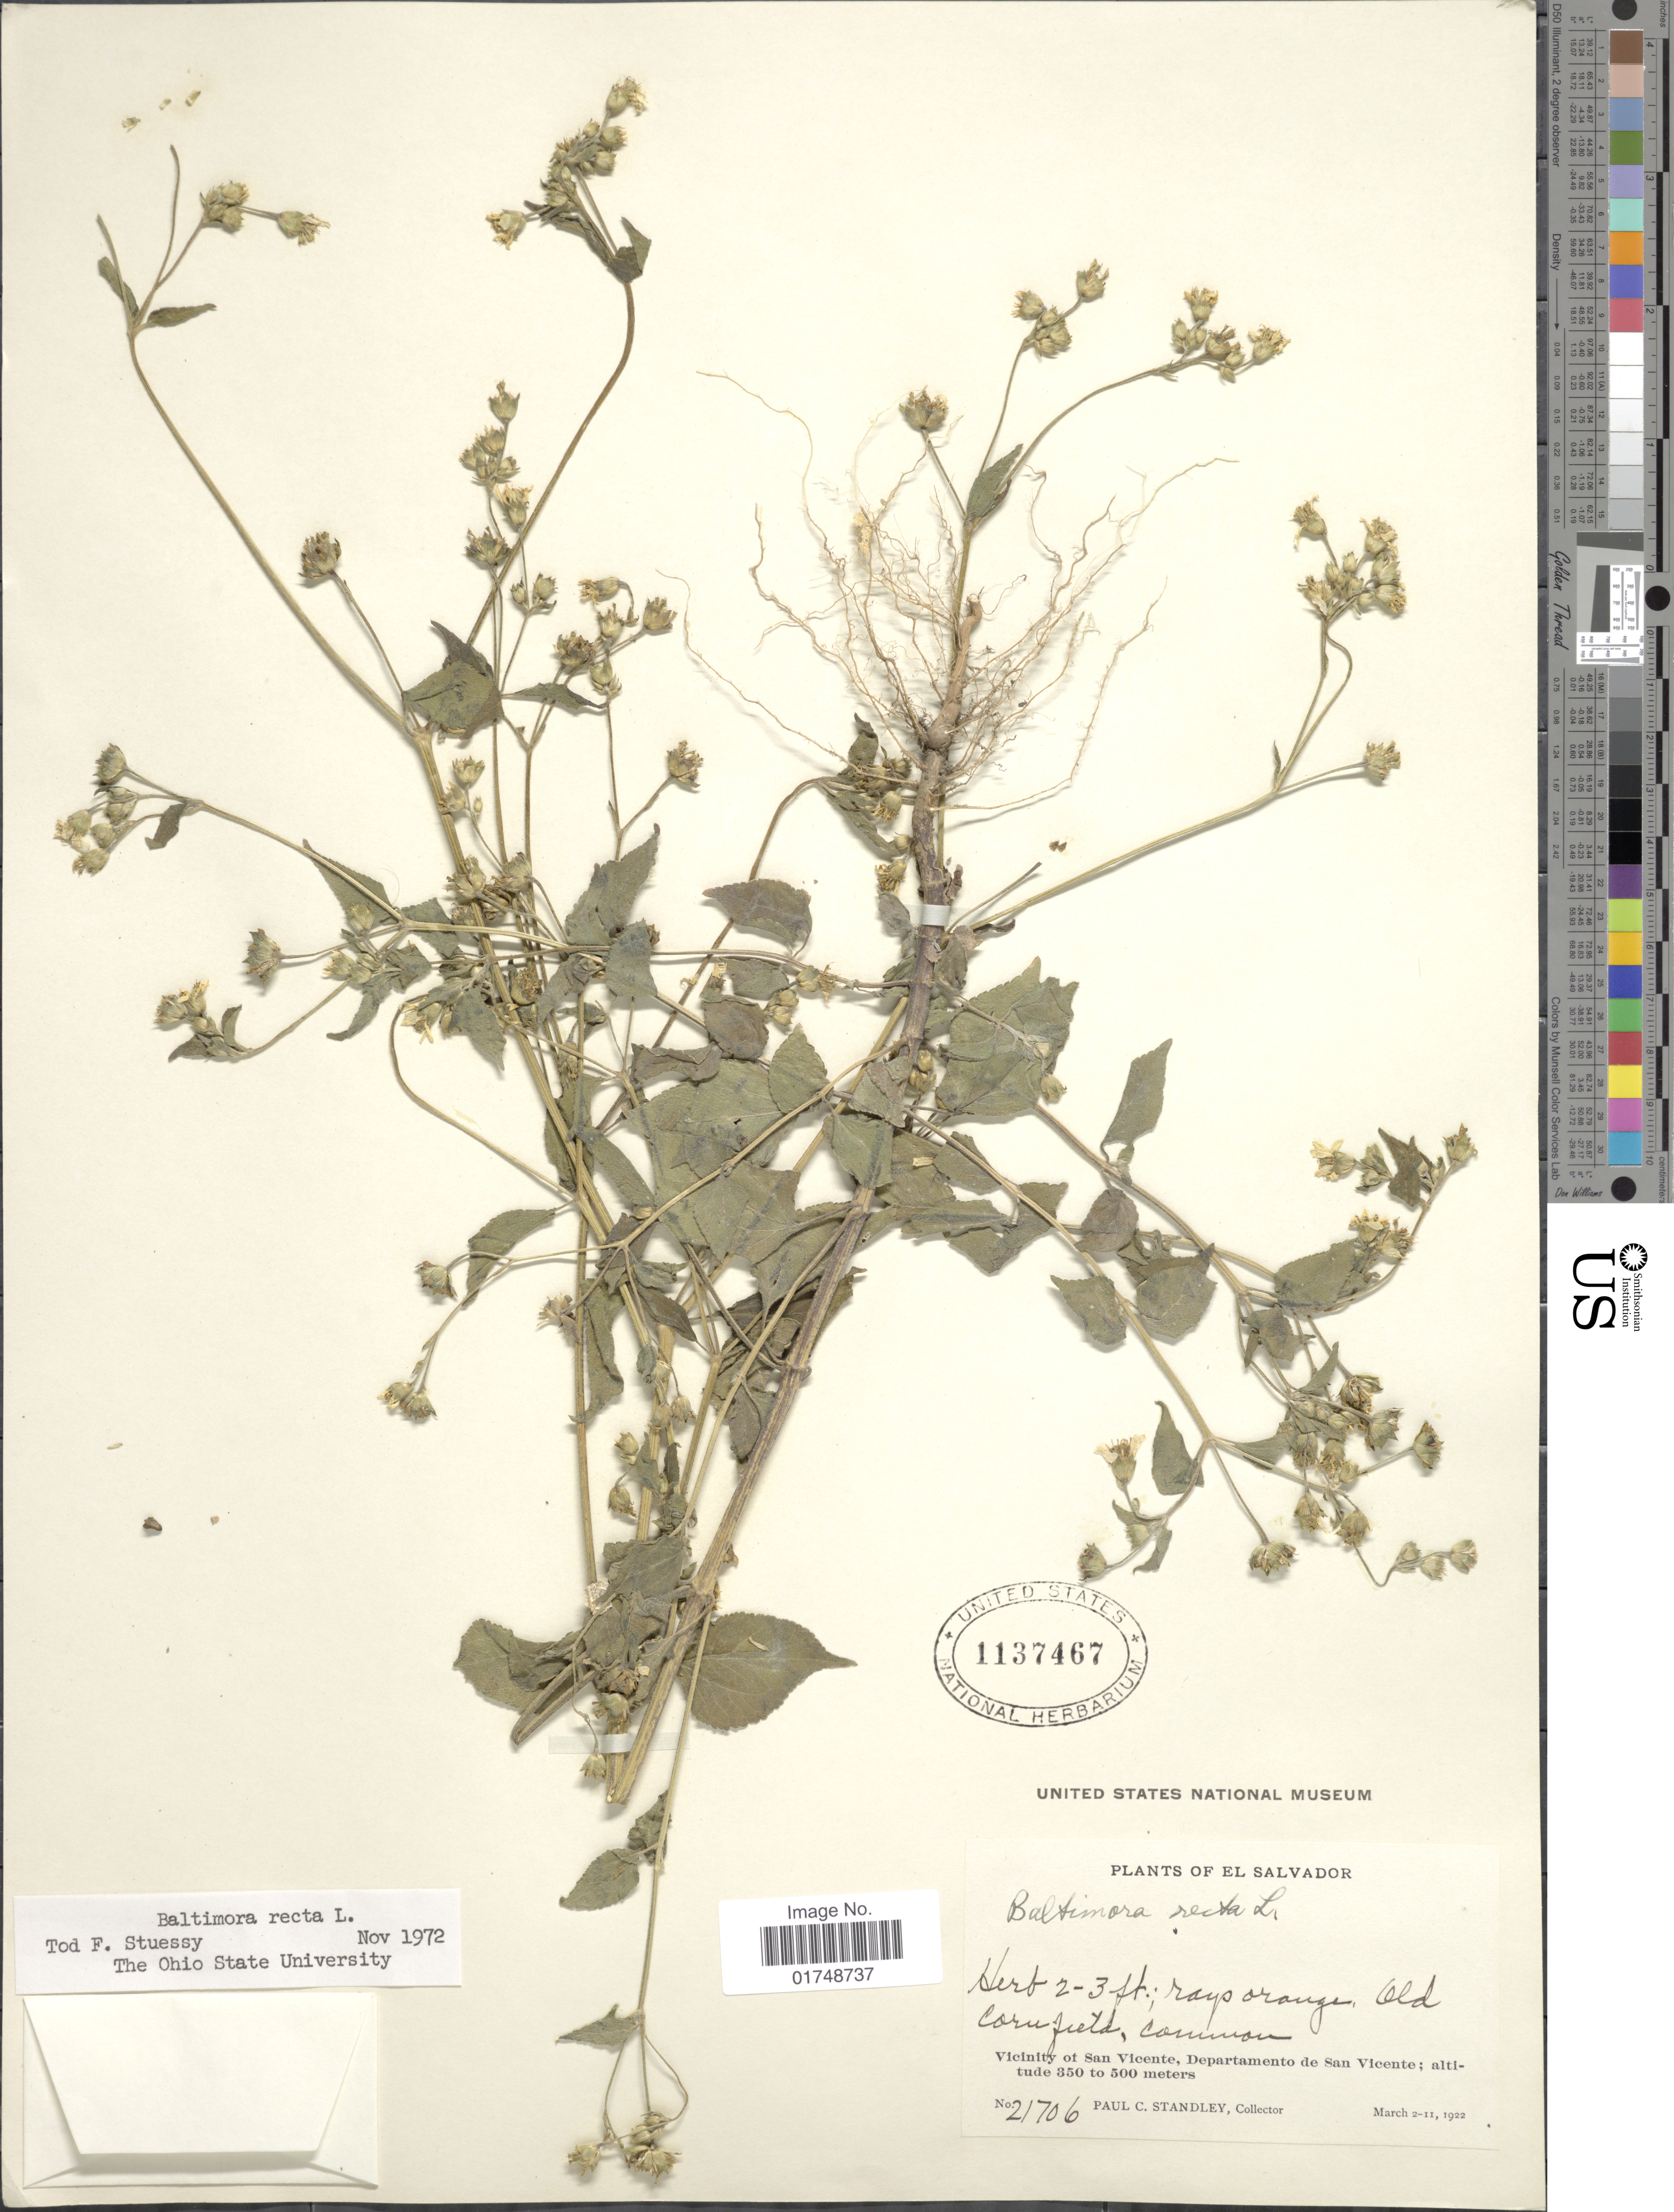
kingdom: Plantae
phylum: Tracheophyta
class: Magnoliopsida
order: Asterales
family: Asteraceae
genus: Baltimora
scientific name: Baltimora recta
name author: L.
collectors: P. C. Standley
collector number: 21706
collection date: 1922-03-02/1922-03-11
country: El Salvador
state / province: San Vincente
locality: Vicinity of San Vicente, Departamento de San Vicente. old Cornfield, common.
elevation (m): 350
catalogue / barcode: US 1137467